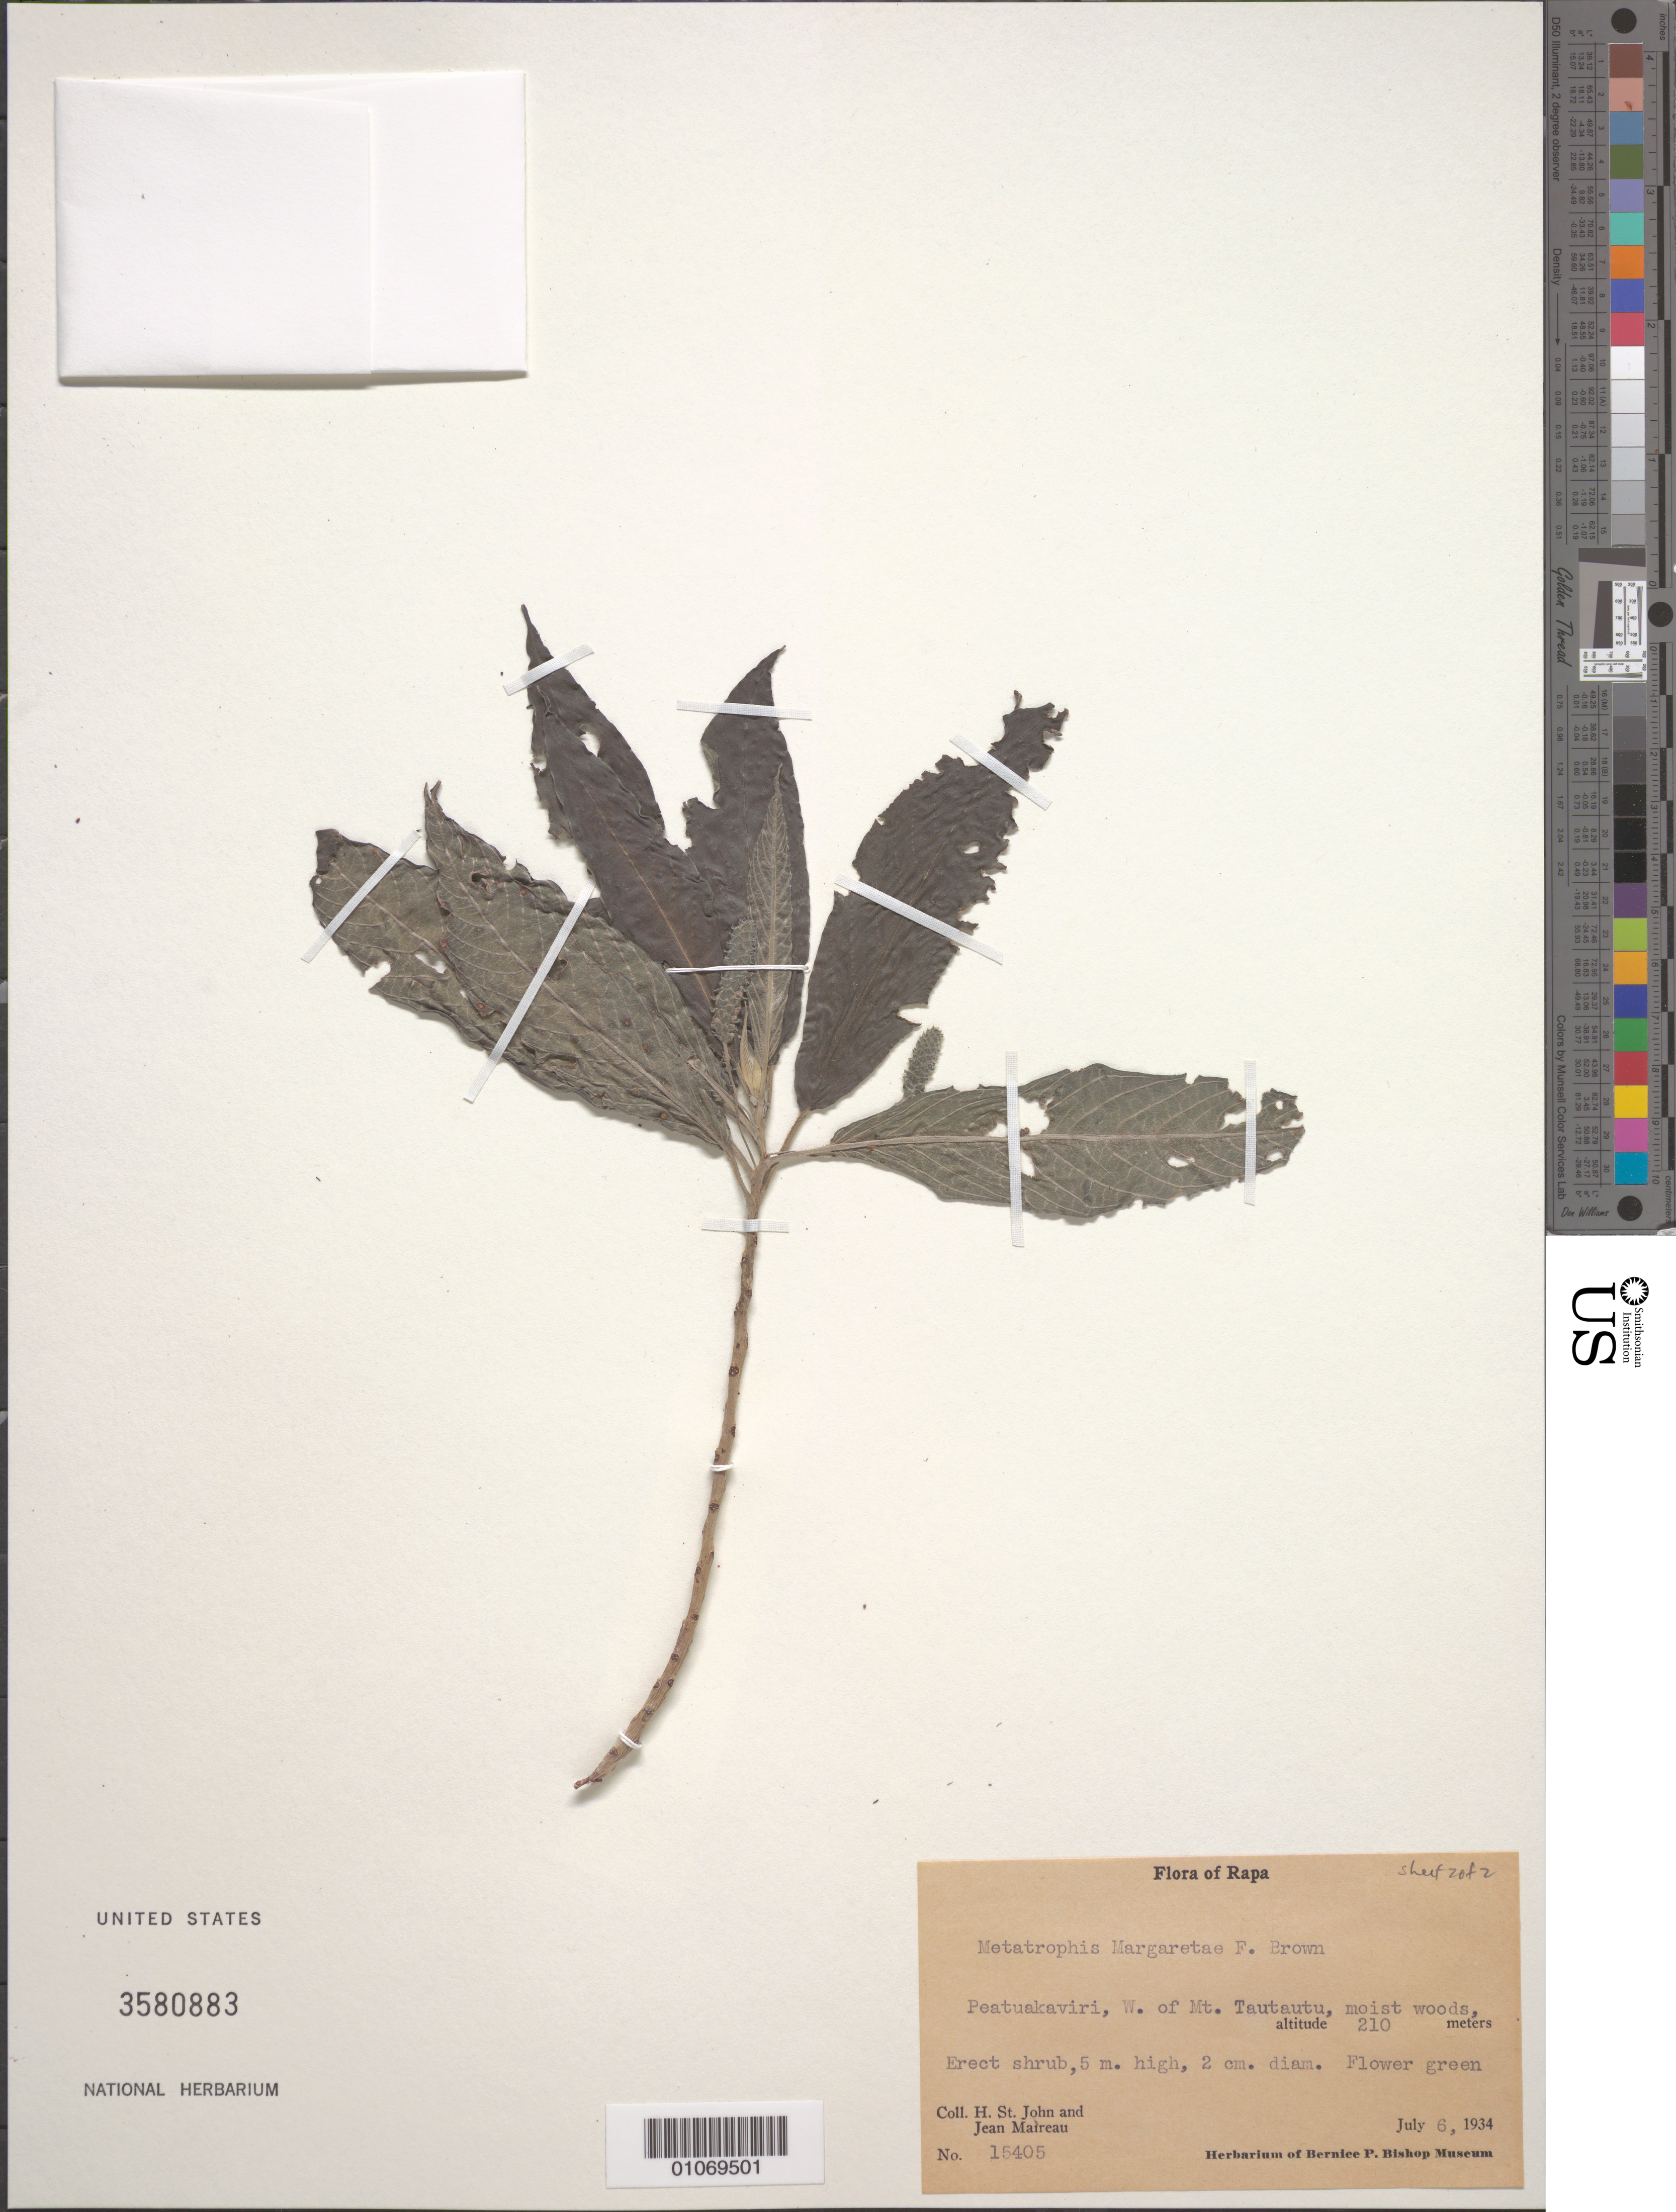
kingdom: Plantae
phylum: Tracheophyta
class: Magnoliopsida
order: Rosales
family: Urticaceae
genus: Metatrophis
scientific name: Metatrophis margaretae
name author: F. Br.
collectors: H. St. John & J. Maireau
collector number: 15405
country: French Polynesia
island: Rapa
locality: Peatuakaviri, W of Mt. Tautautu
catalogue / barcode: US 3580883